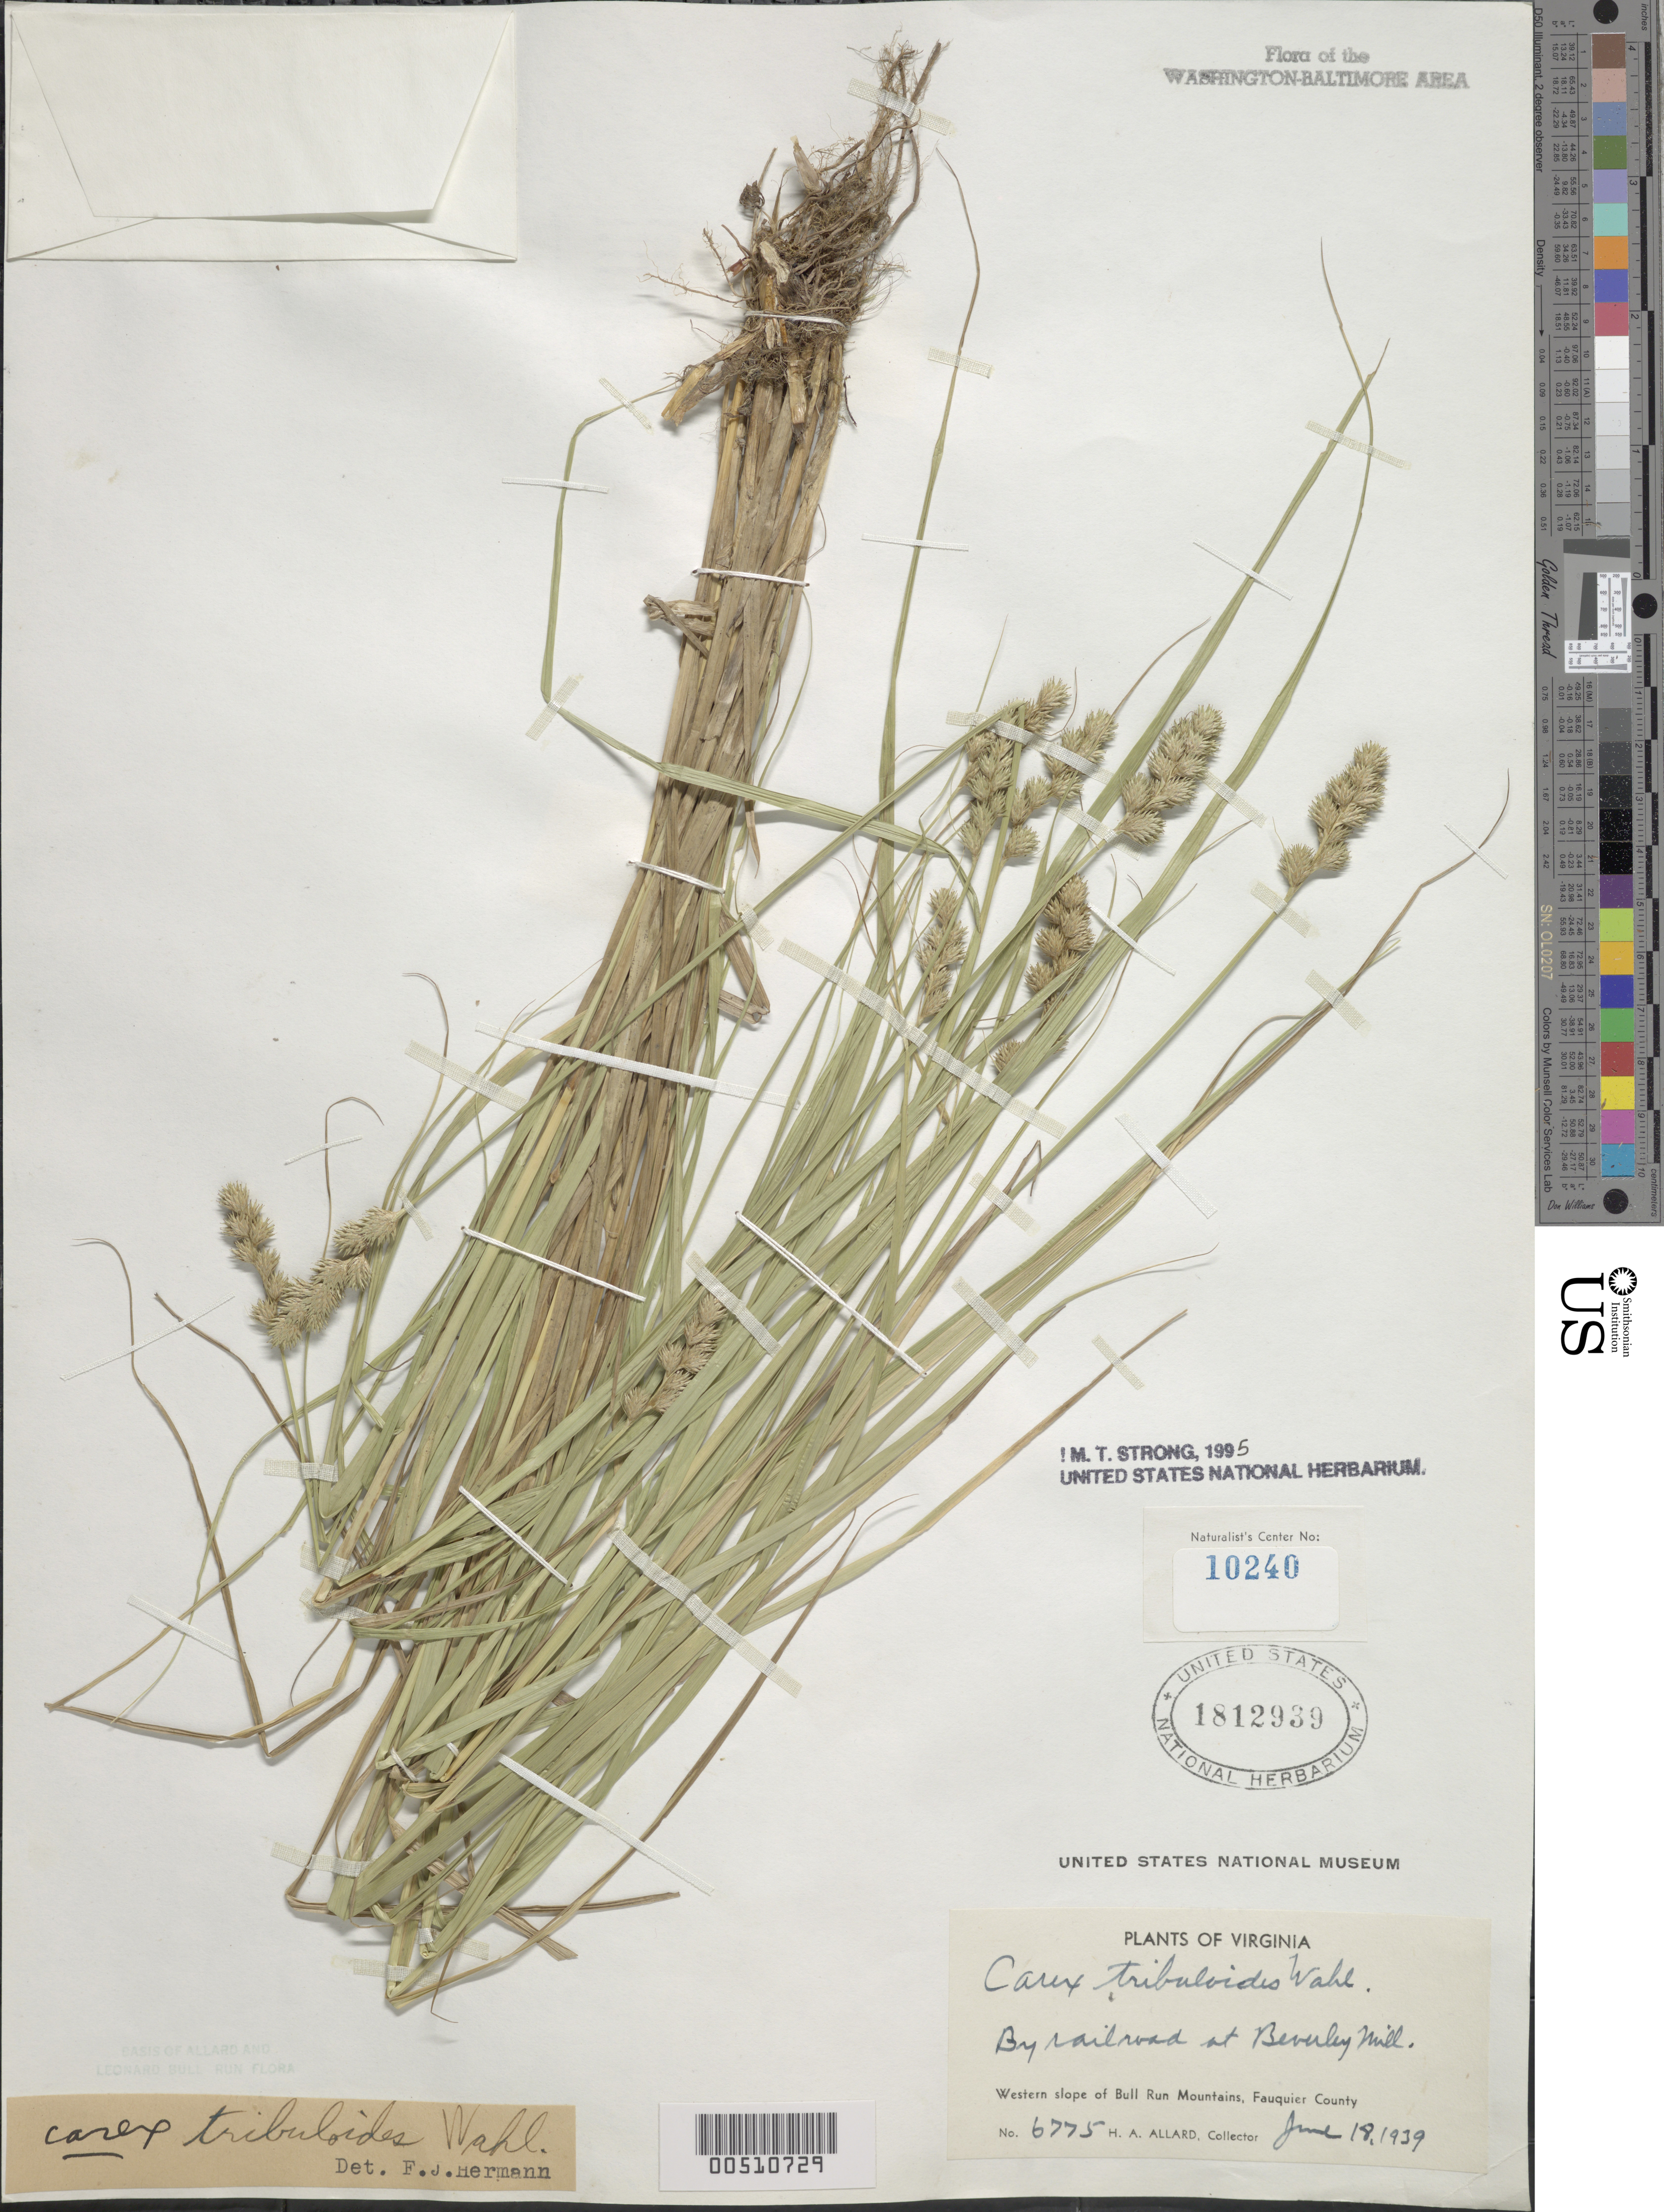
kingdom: Plantae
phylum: Tracheophyta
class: Liliopsida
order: Poales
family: Cyperaceae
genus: Carex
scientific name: Carex tribuloides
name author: Wahlenb.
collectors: H. A. Allard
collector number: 6775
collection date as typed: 18 Jun 1939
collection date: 1939-06-18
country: United States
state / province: Virginia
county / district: Fauquier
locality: By Railroad at Beverley Mill, W slope of Bull Run Mts. Bull Run Mts.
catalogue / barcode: US 1812939